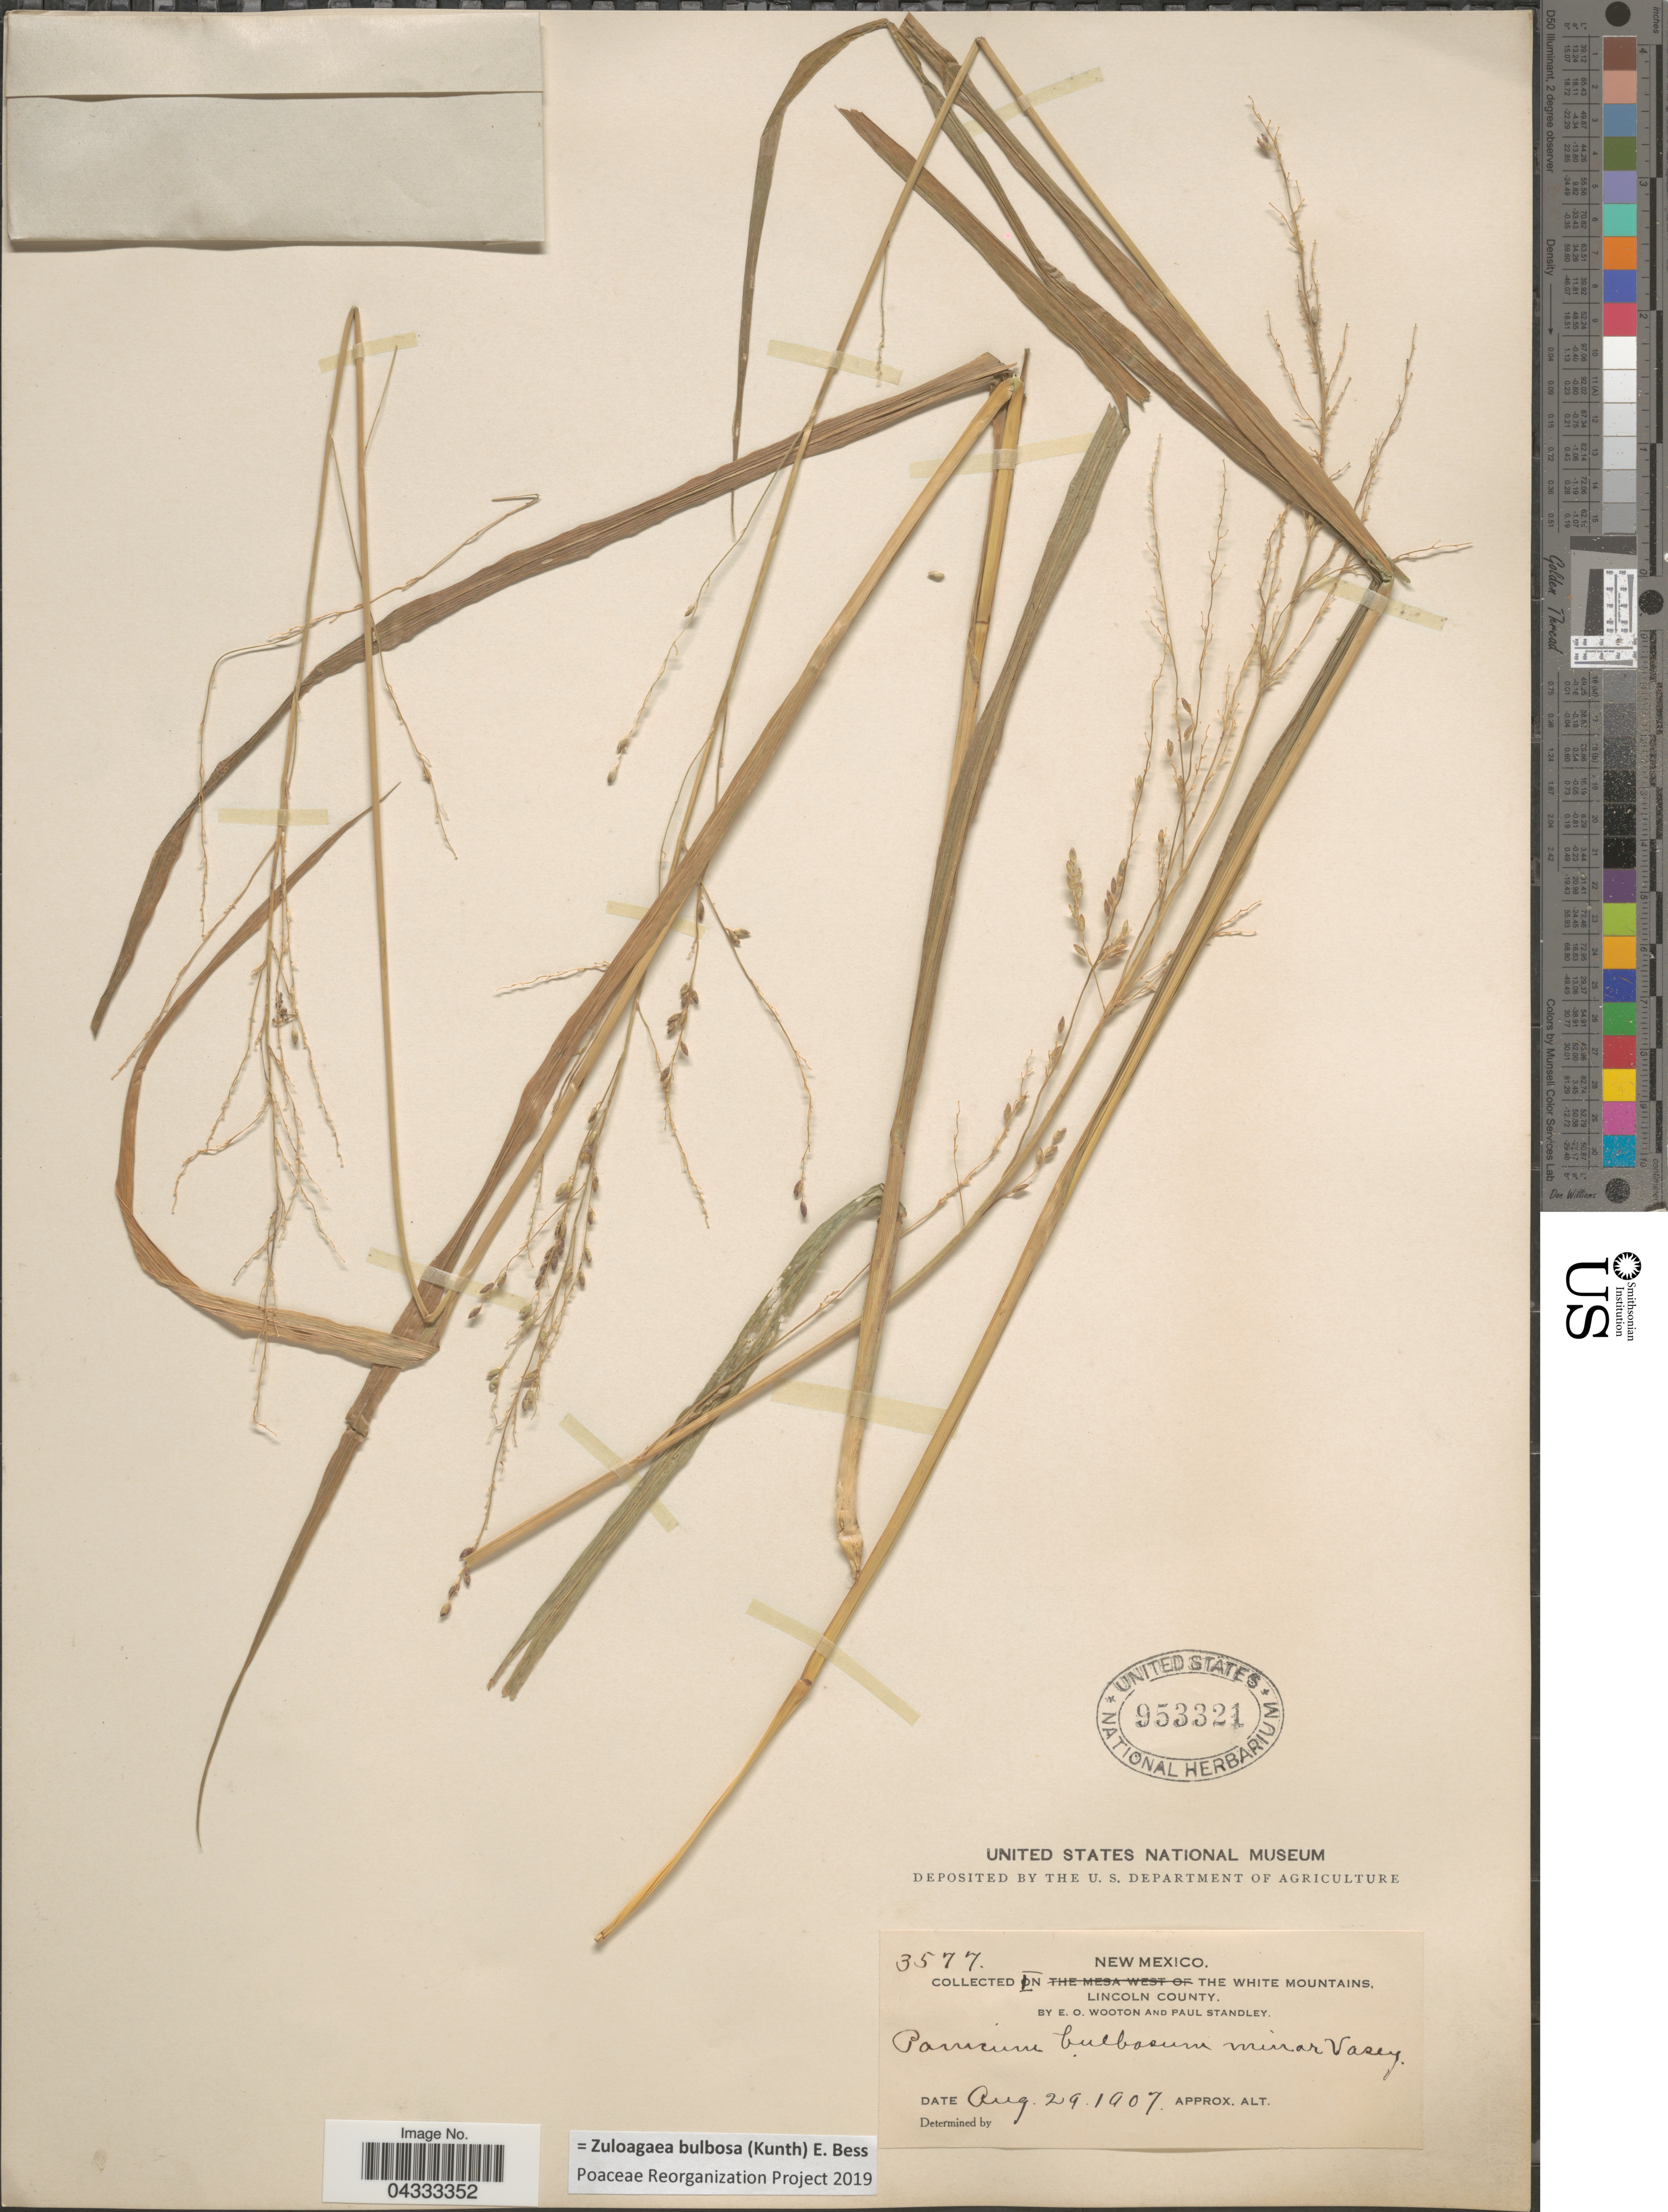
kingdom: Plantae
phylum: Tracheophyta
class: Liliopsida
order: Poales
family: Poaceae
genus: Zuloagaea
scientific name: Zuloagaea bulbosa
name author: (Kunth) E. Bess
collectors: E. O. Wooton & P. C. Standley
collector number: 3577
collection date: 1907-08-29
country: United States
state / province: New Mexico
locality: In The White Mountains, Lincoln County.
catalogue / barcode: US 953321